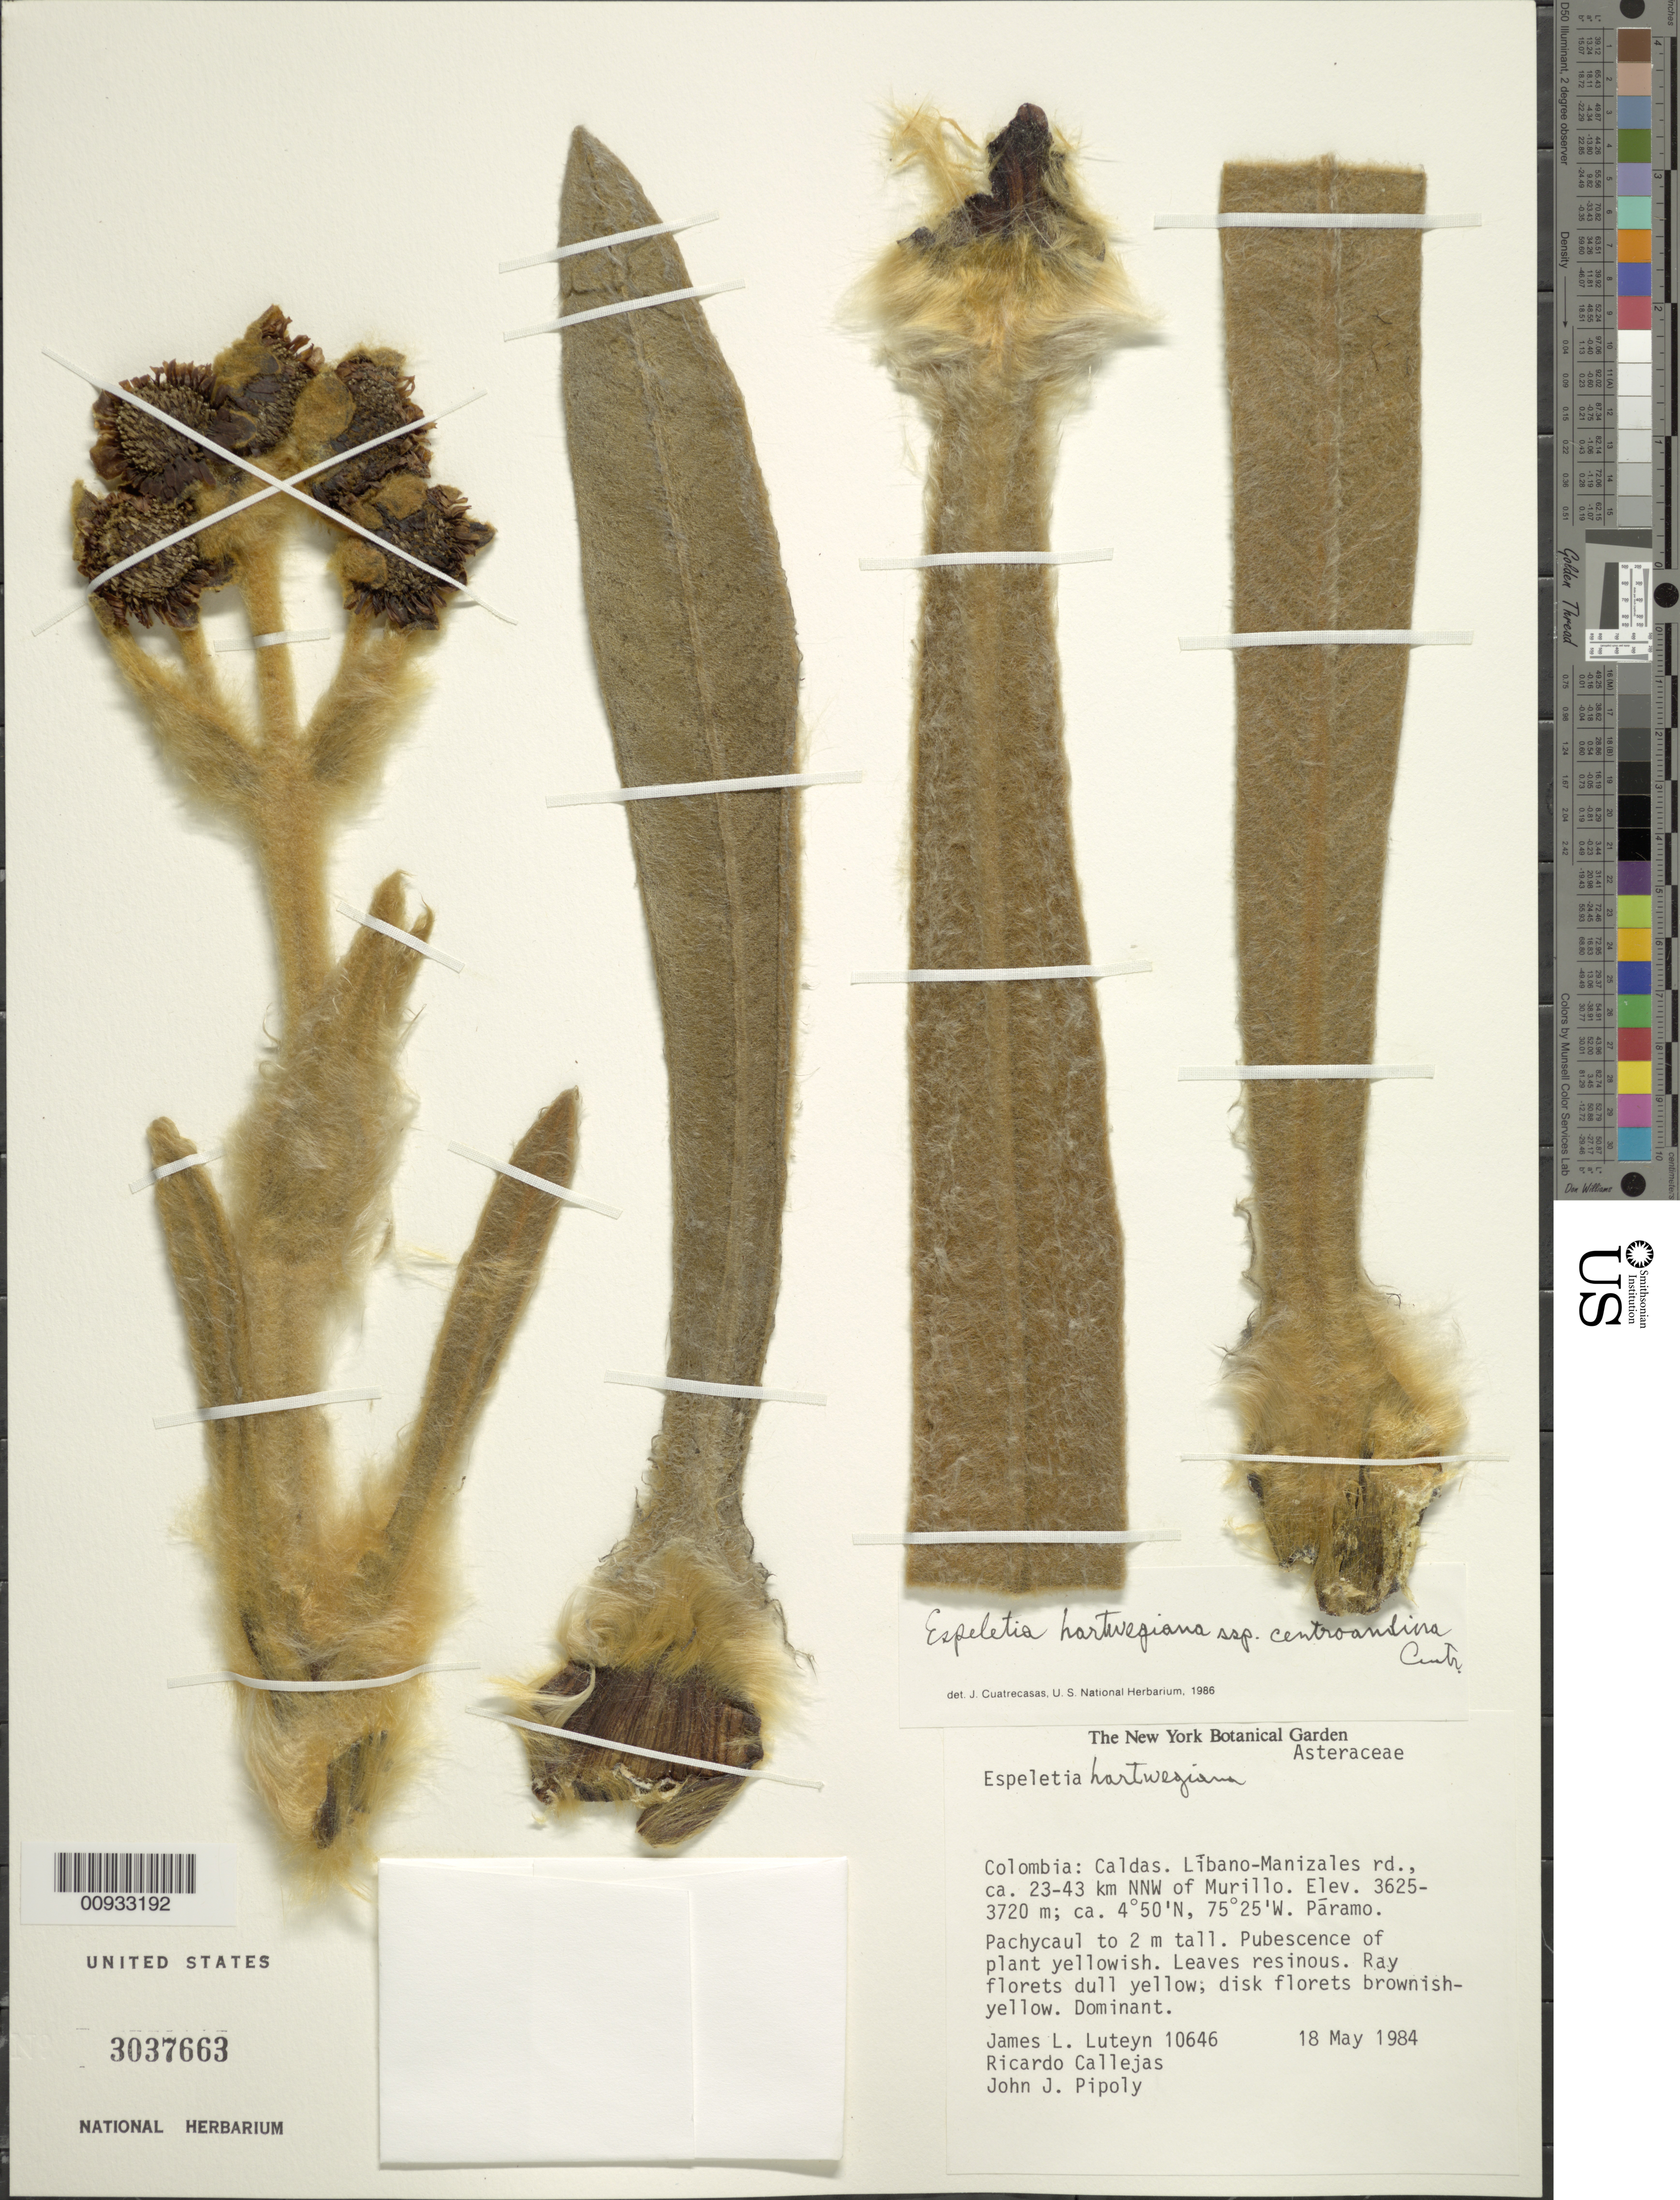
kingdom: Plantae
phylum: Tracheophyta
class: Magnoliopsida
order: Asterales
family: Asteraceae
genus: Espeletia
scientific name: Espeletia hartwegiana subsp. centroandina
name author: Cuatrec.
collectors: J. L. Luteyn, R. Callejas & J. J. Pipoly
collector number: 10646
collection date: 1984-05-18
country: Colombia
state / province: Caldas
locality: Libano-Manizales rd., ca. 23-43 km NNW of Murillo, paramo.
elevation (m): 3625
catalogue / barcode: US 3037663